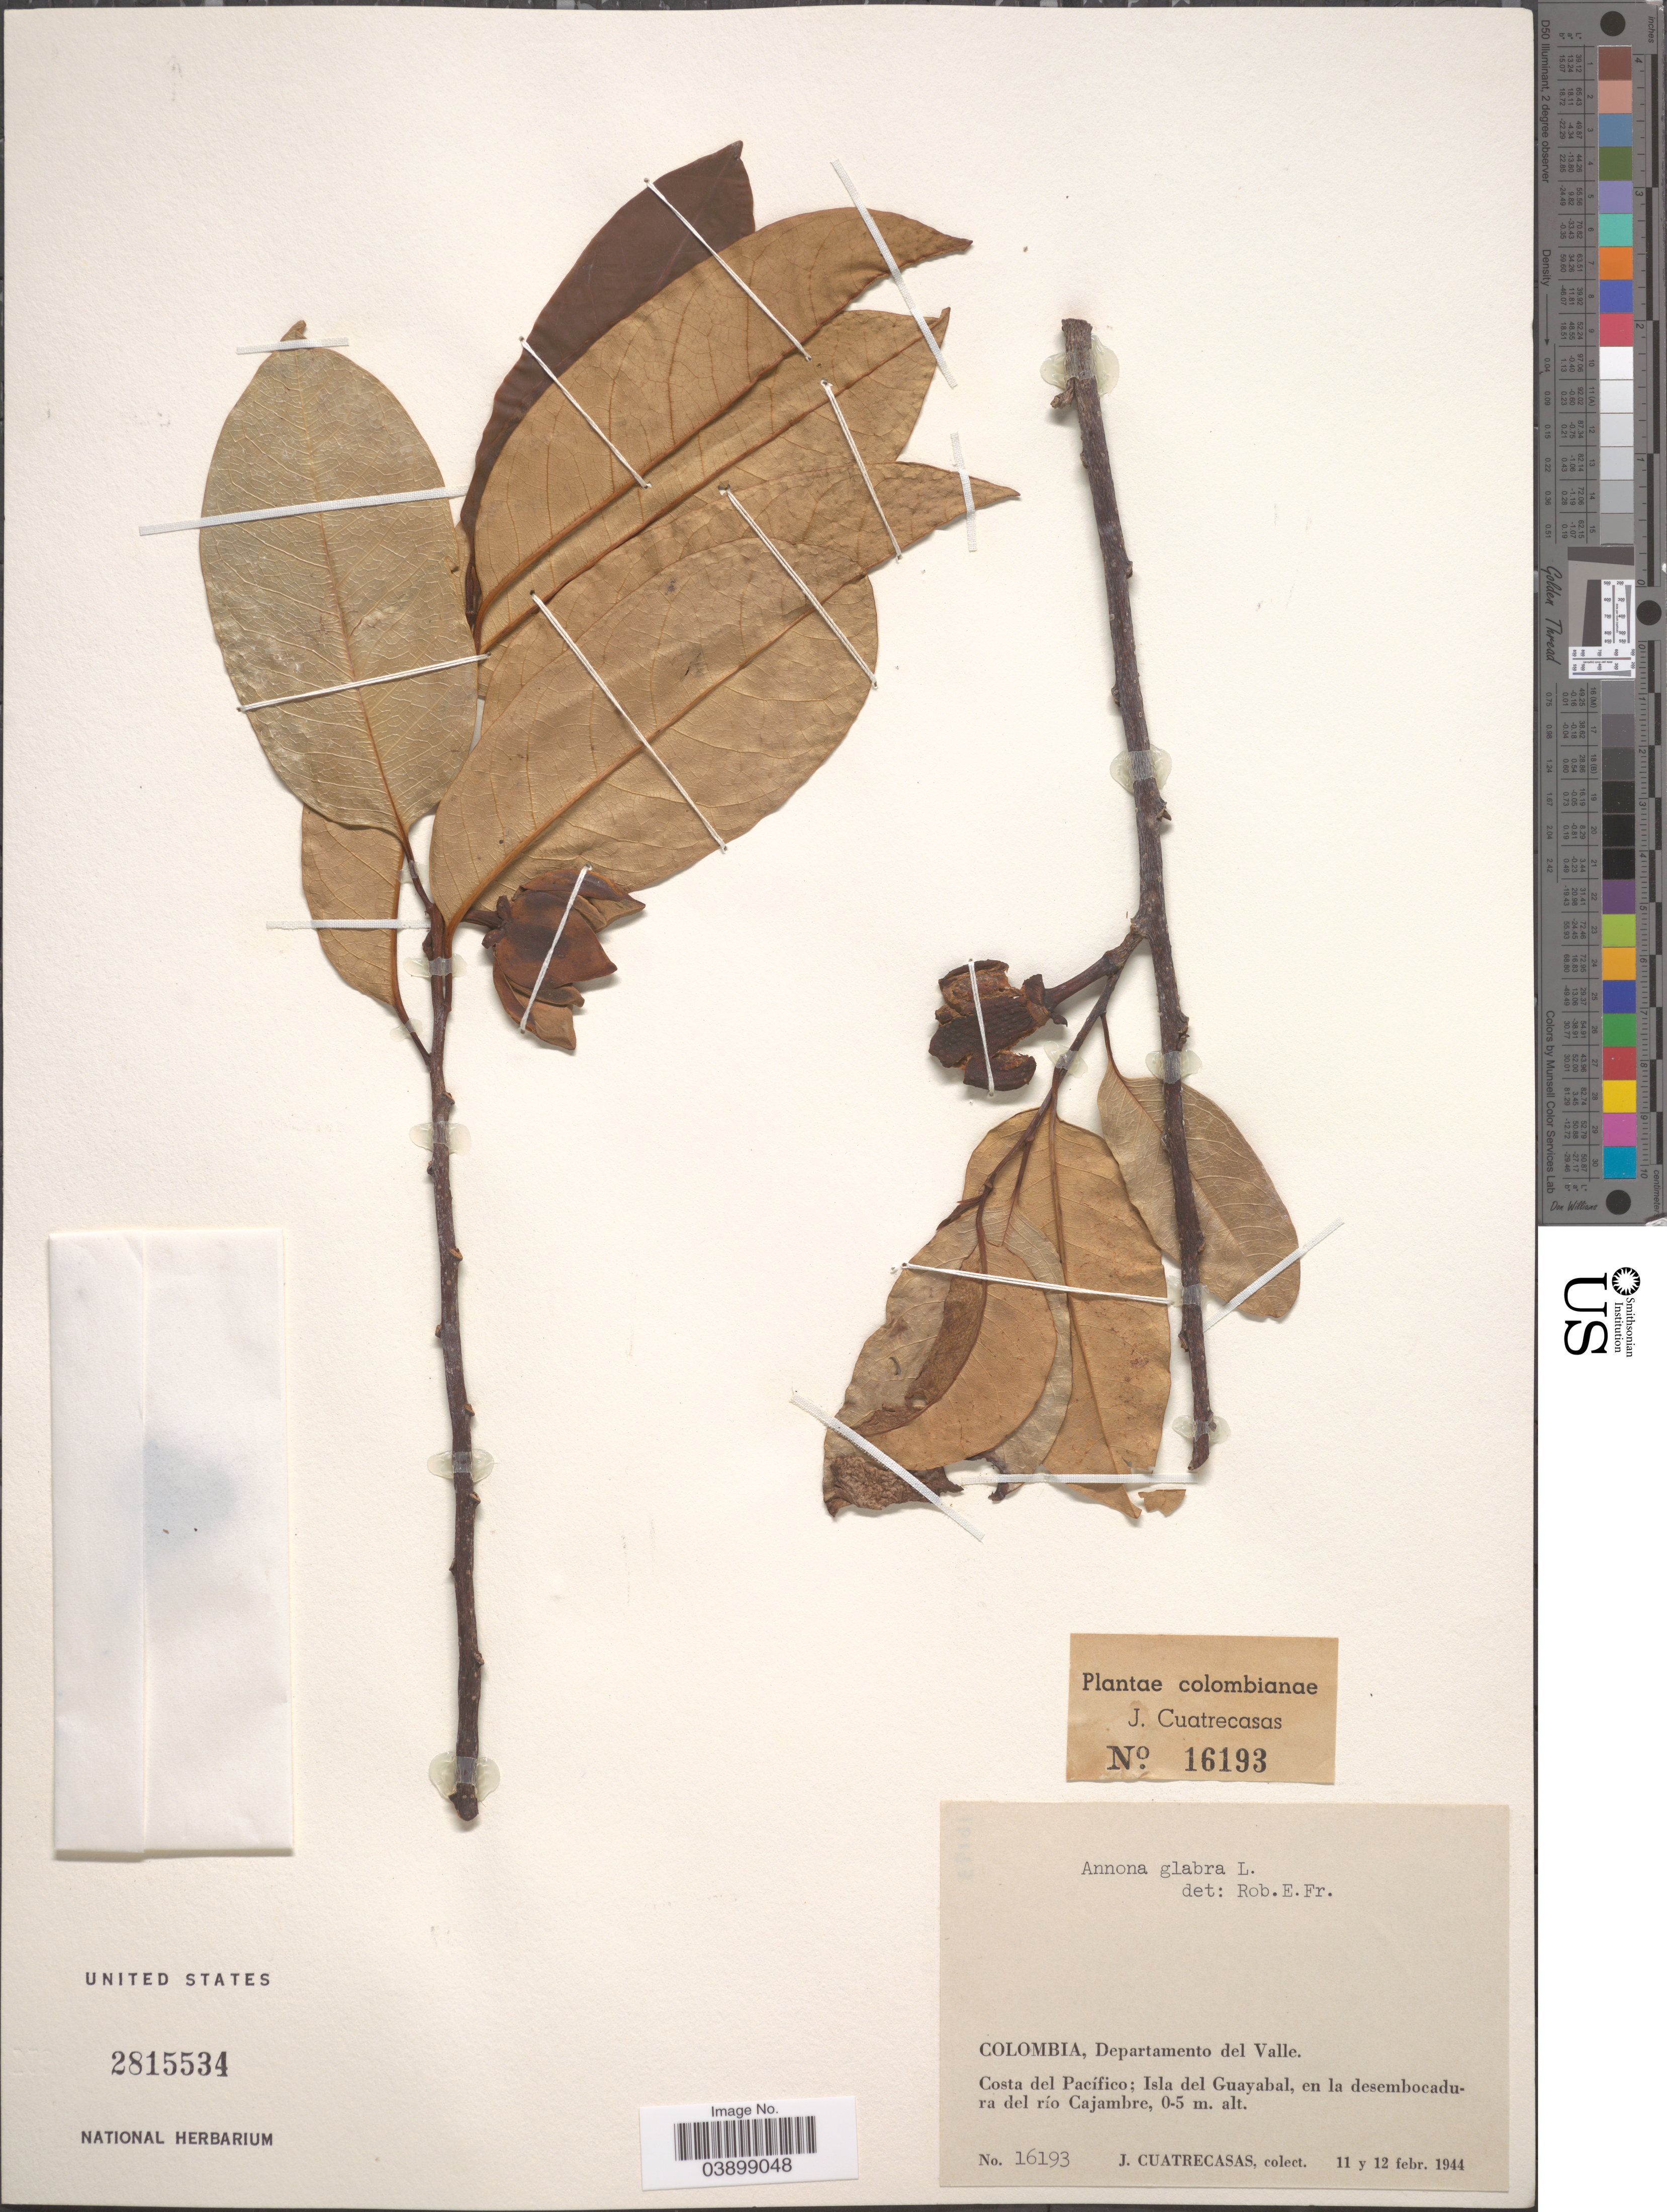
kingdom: Plantae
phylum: Tracheophyta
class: Magnoliopsida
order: Magnoliales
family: Annonaceae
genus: Annona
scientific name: Annona glabra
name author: L.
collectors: J. Cuatrecasas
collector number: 16193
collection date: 1944-02-11/1944-02-12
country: Colombia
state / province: Valle del Cauca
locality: Departamento del Valle. Costa del Pacífico; Isla del Guayabal, en la desembocadura del río Cajambre.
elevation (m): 0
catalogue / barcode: US 2815534